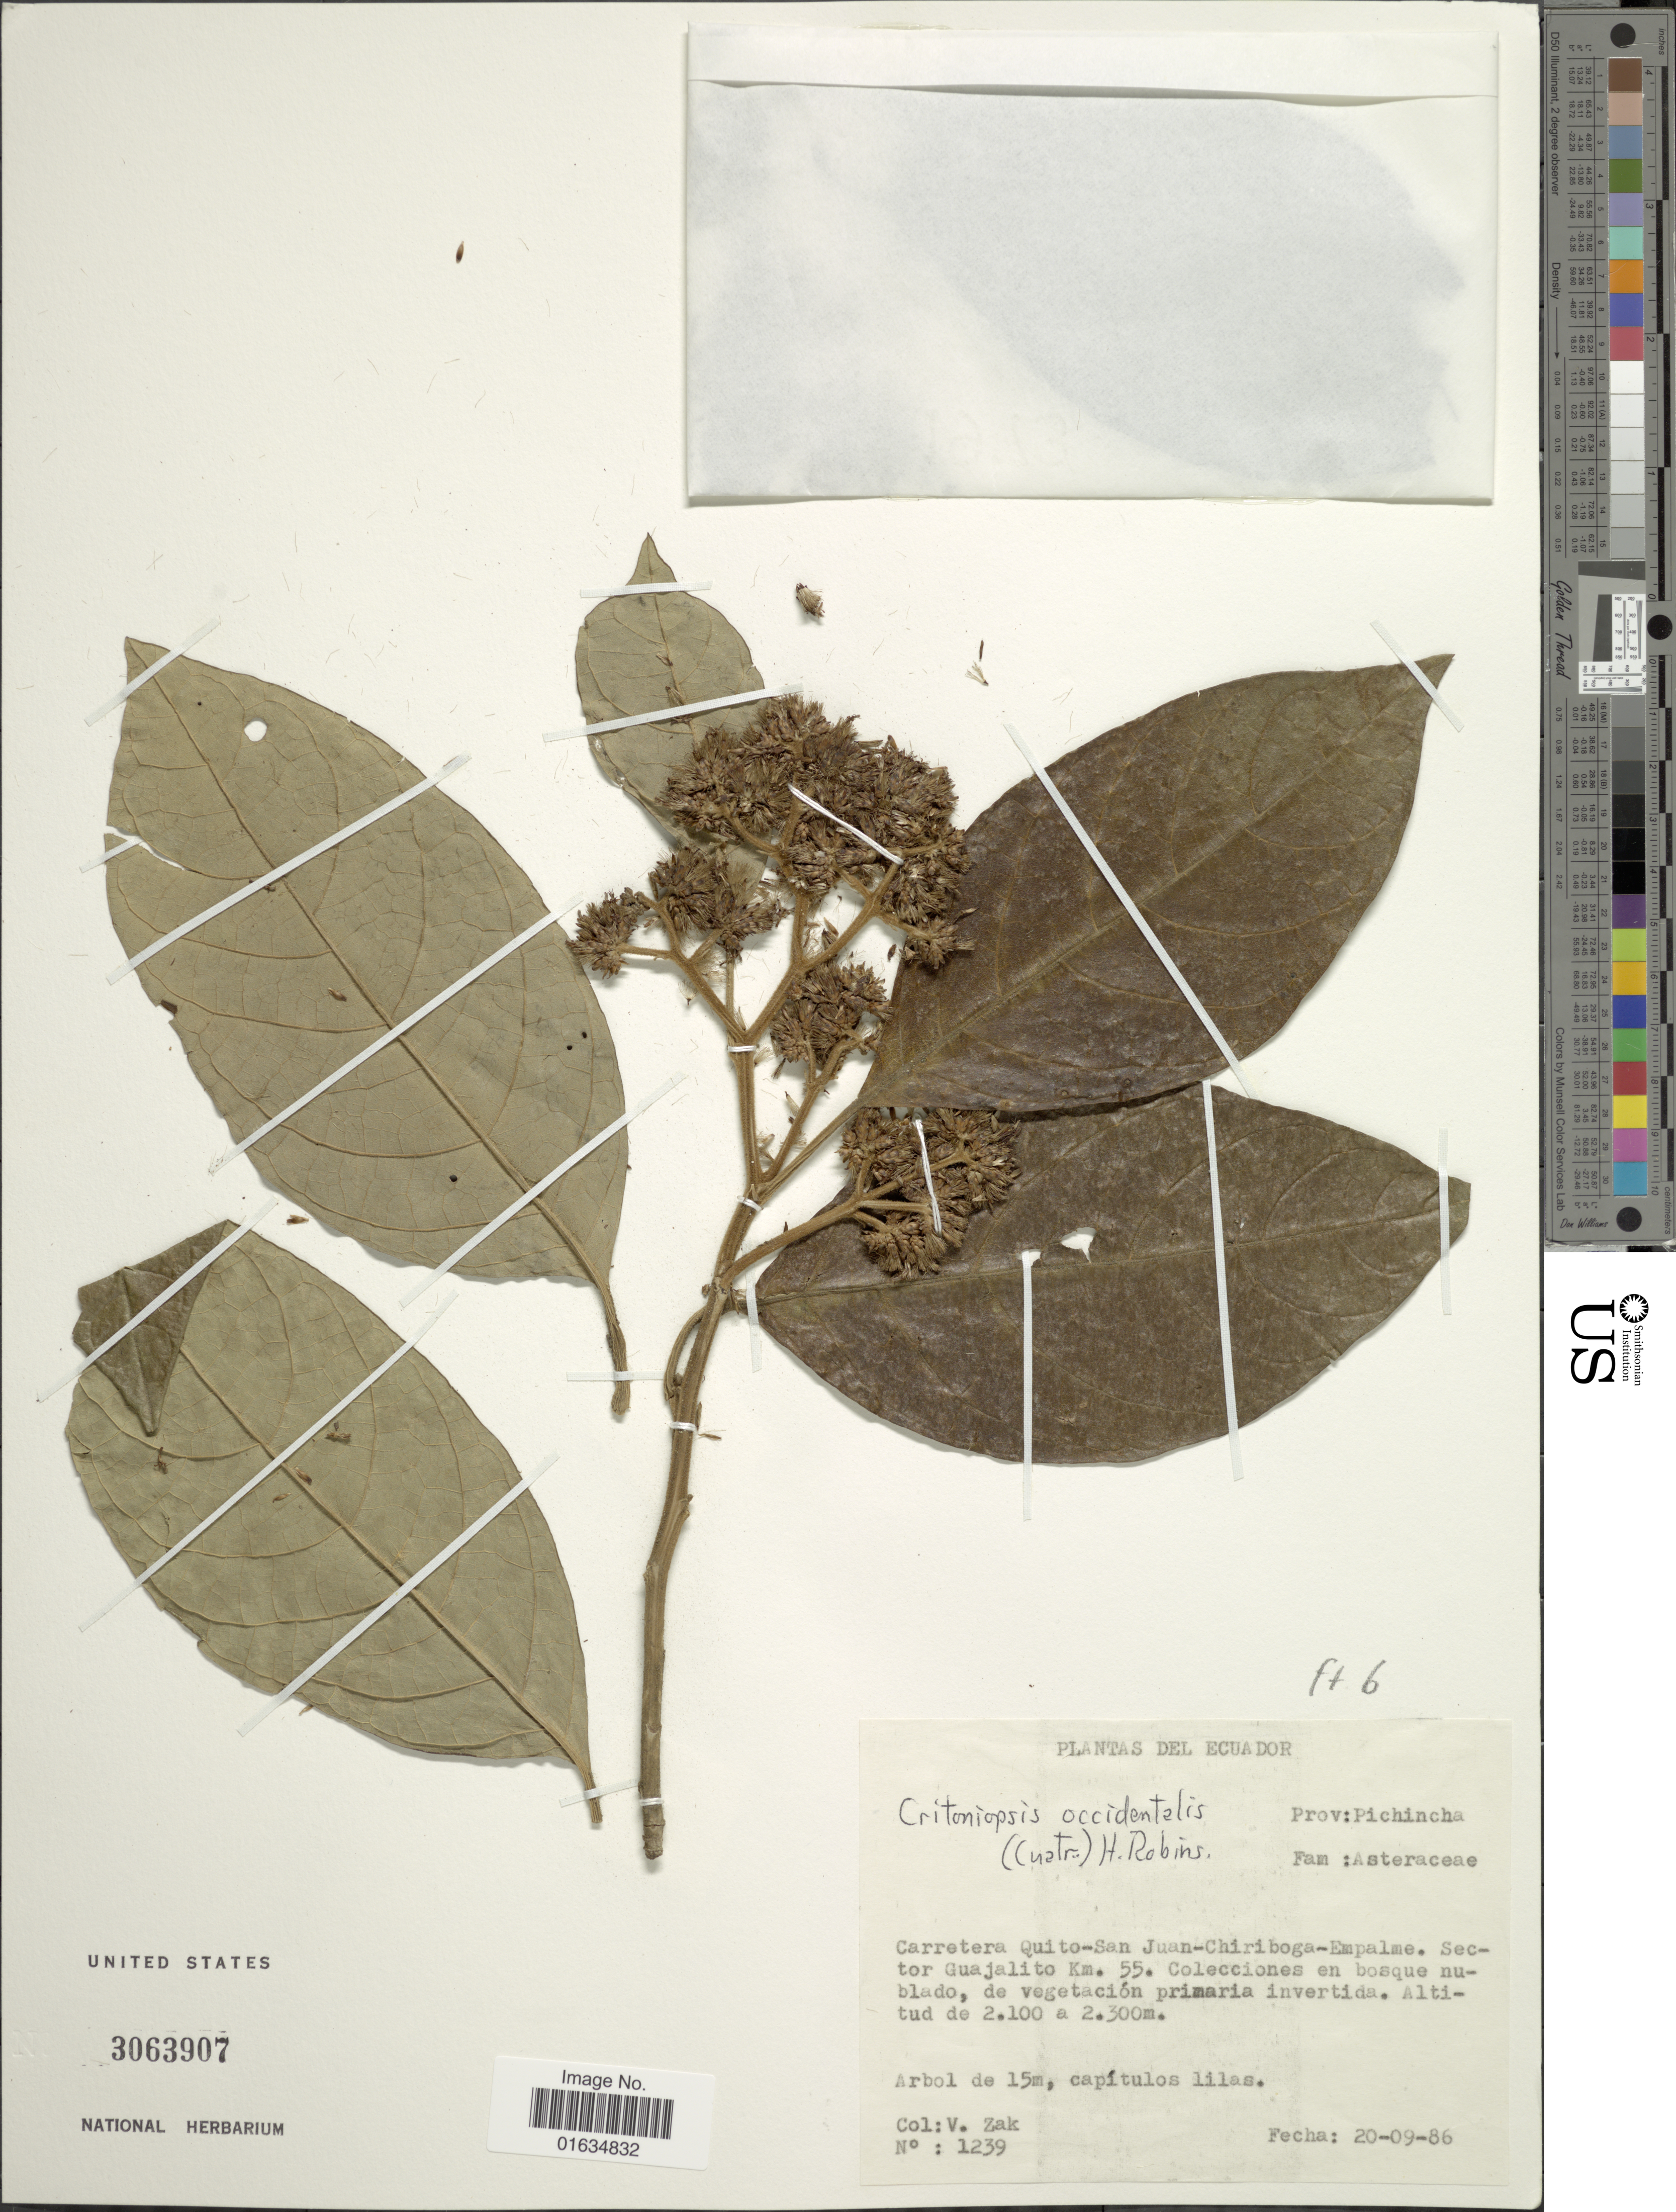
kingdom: Plantae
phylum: Tracheophyta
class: Magnoliopsida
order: Asterales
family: Asteraceae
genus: Tephrothamnus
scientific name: Tephrothamnus paradoxa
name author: Sch. Bip.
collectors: V. Zak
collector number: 1239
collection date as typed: Transcribed d/m/y: 20/9/86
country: Ecuador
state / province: Pichincha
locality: Prov. Pichincha, Carretera Quito-San Juan-Chiriboga-Emplame, Sector Guajalito km 55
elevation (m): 2100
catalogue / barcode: US 3063907